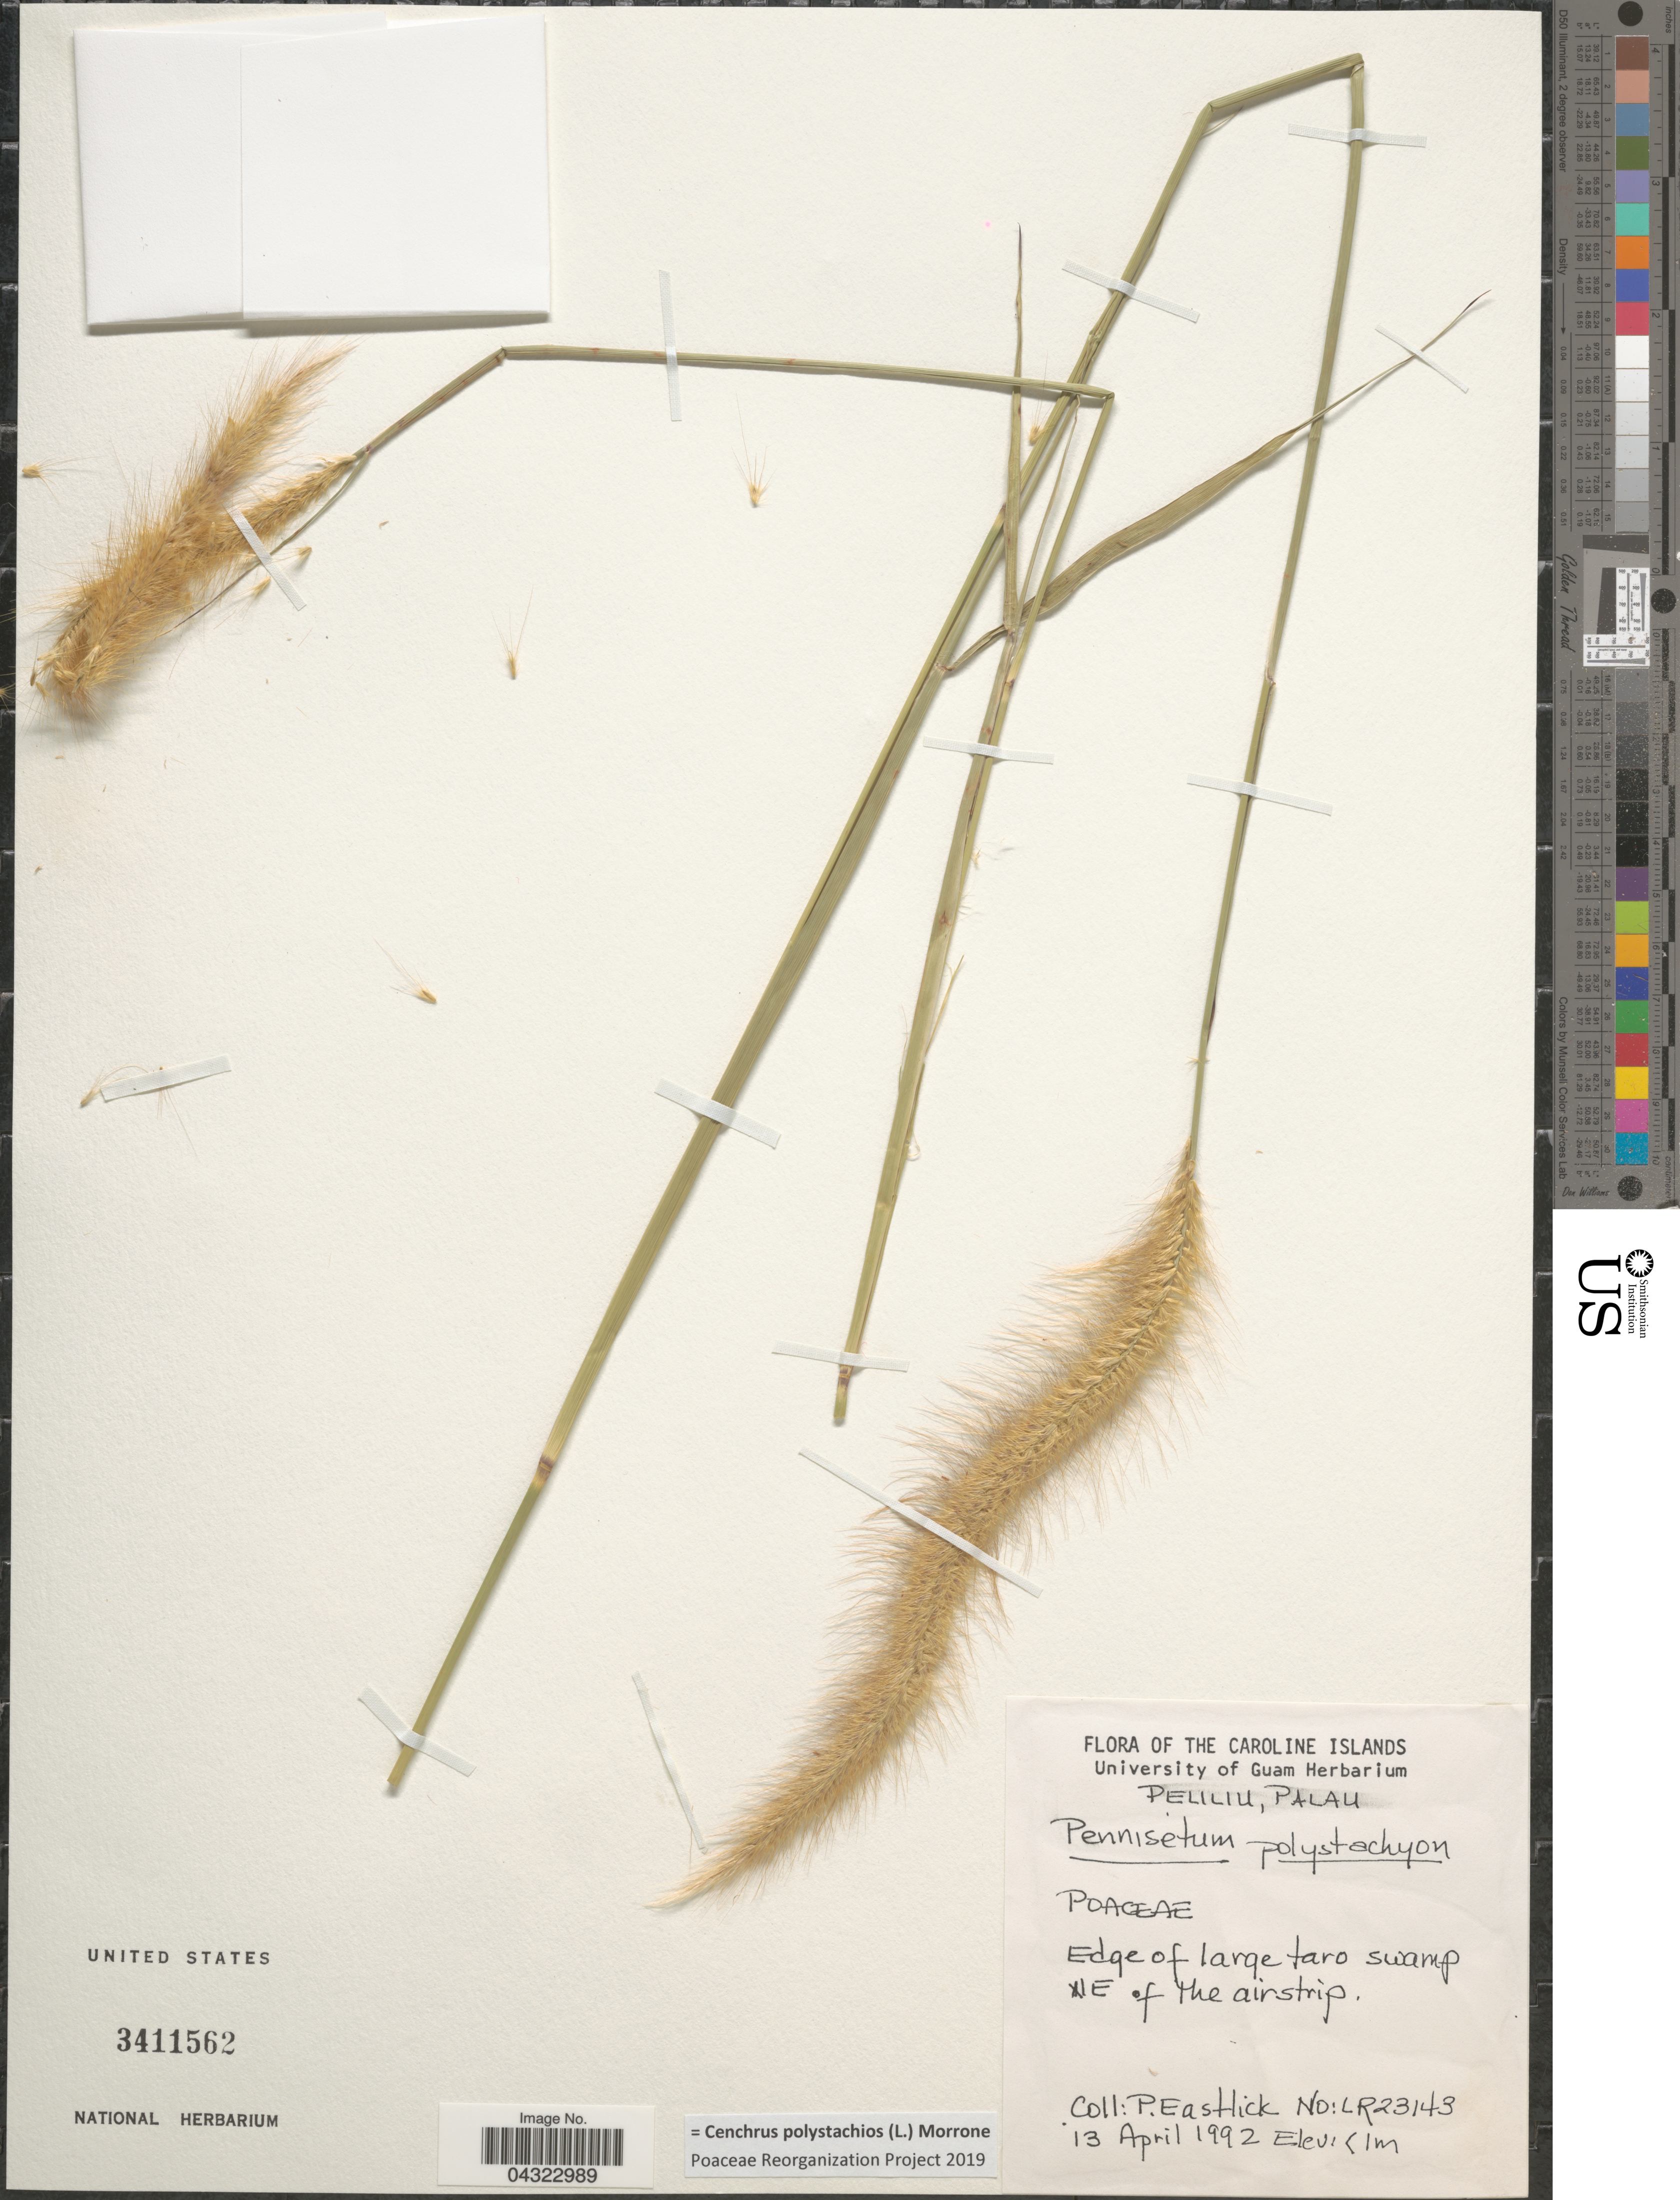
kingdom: Plantae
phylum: Tracheophyta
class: Liliopsida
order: Poales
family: Poaceae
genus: Cenchrus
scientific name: Cenchrus polystachios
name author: (L.) Morrone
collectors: P. Eashick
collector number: LR23143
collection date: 1992-04-13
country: Palau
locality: The Caroline Islands. Peliliu, Palau. Edge of large taro swamp E. of the airstrip.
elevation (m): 1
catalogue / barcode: US 3411562